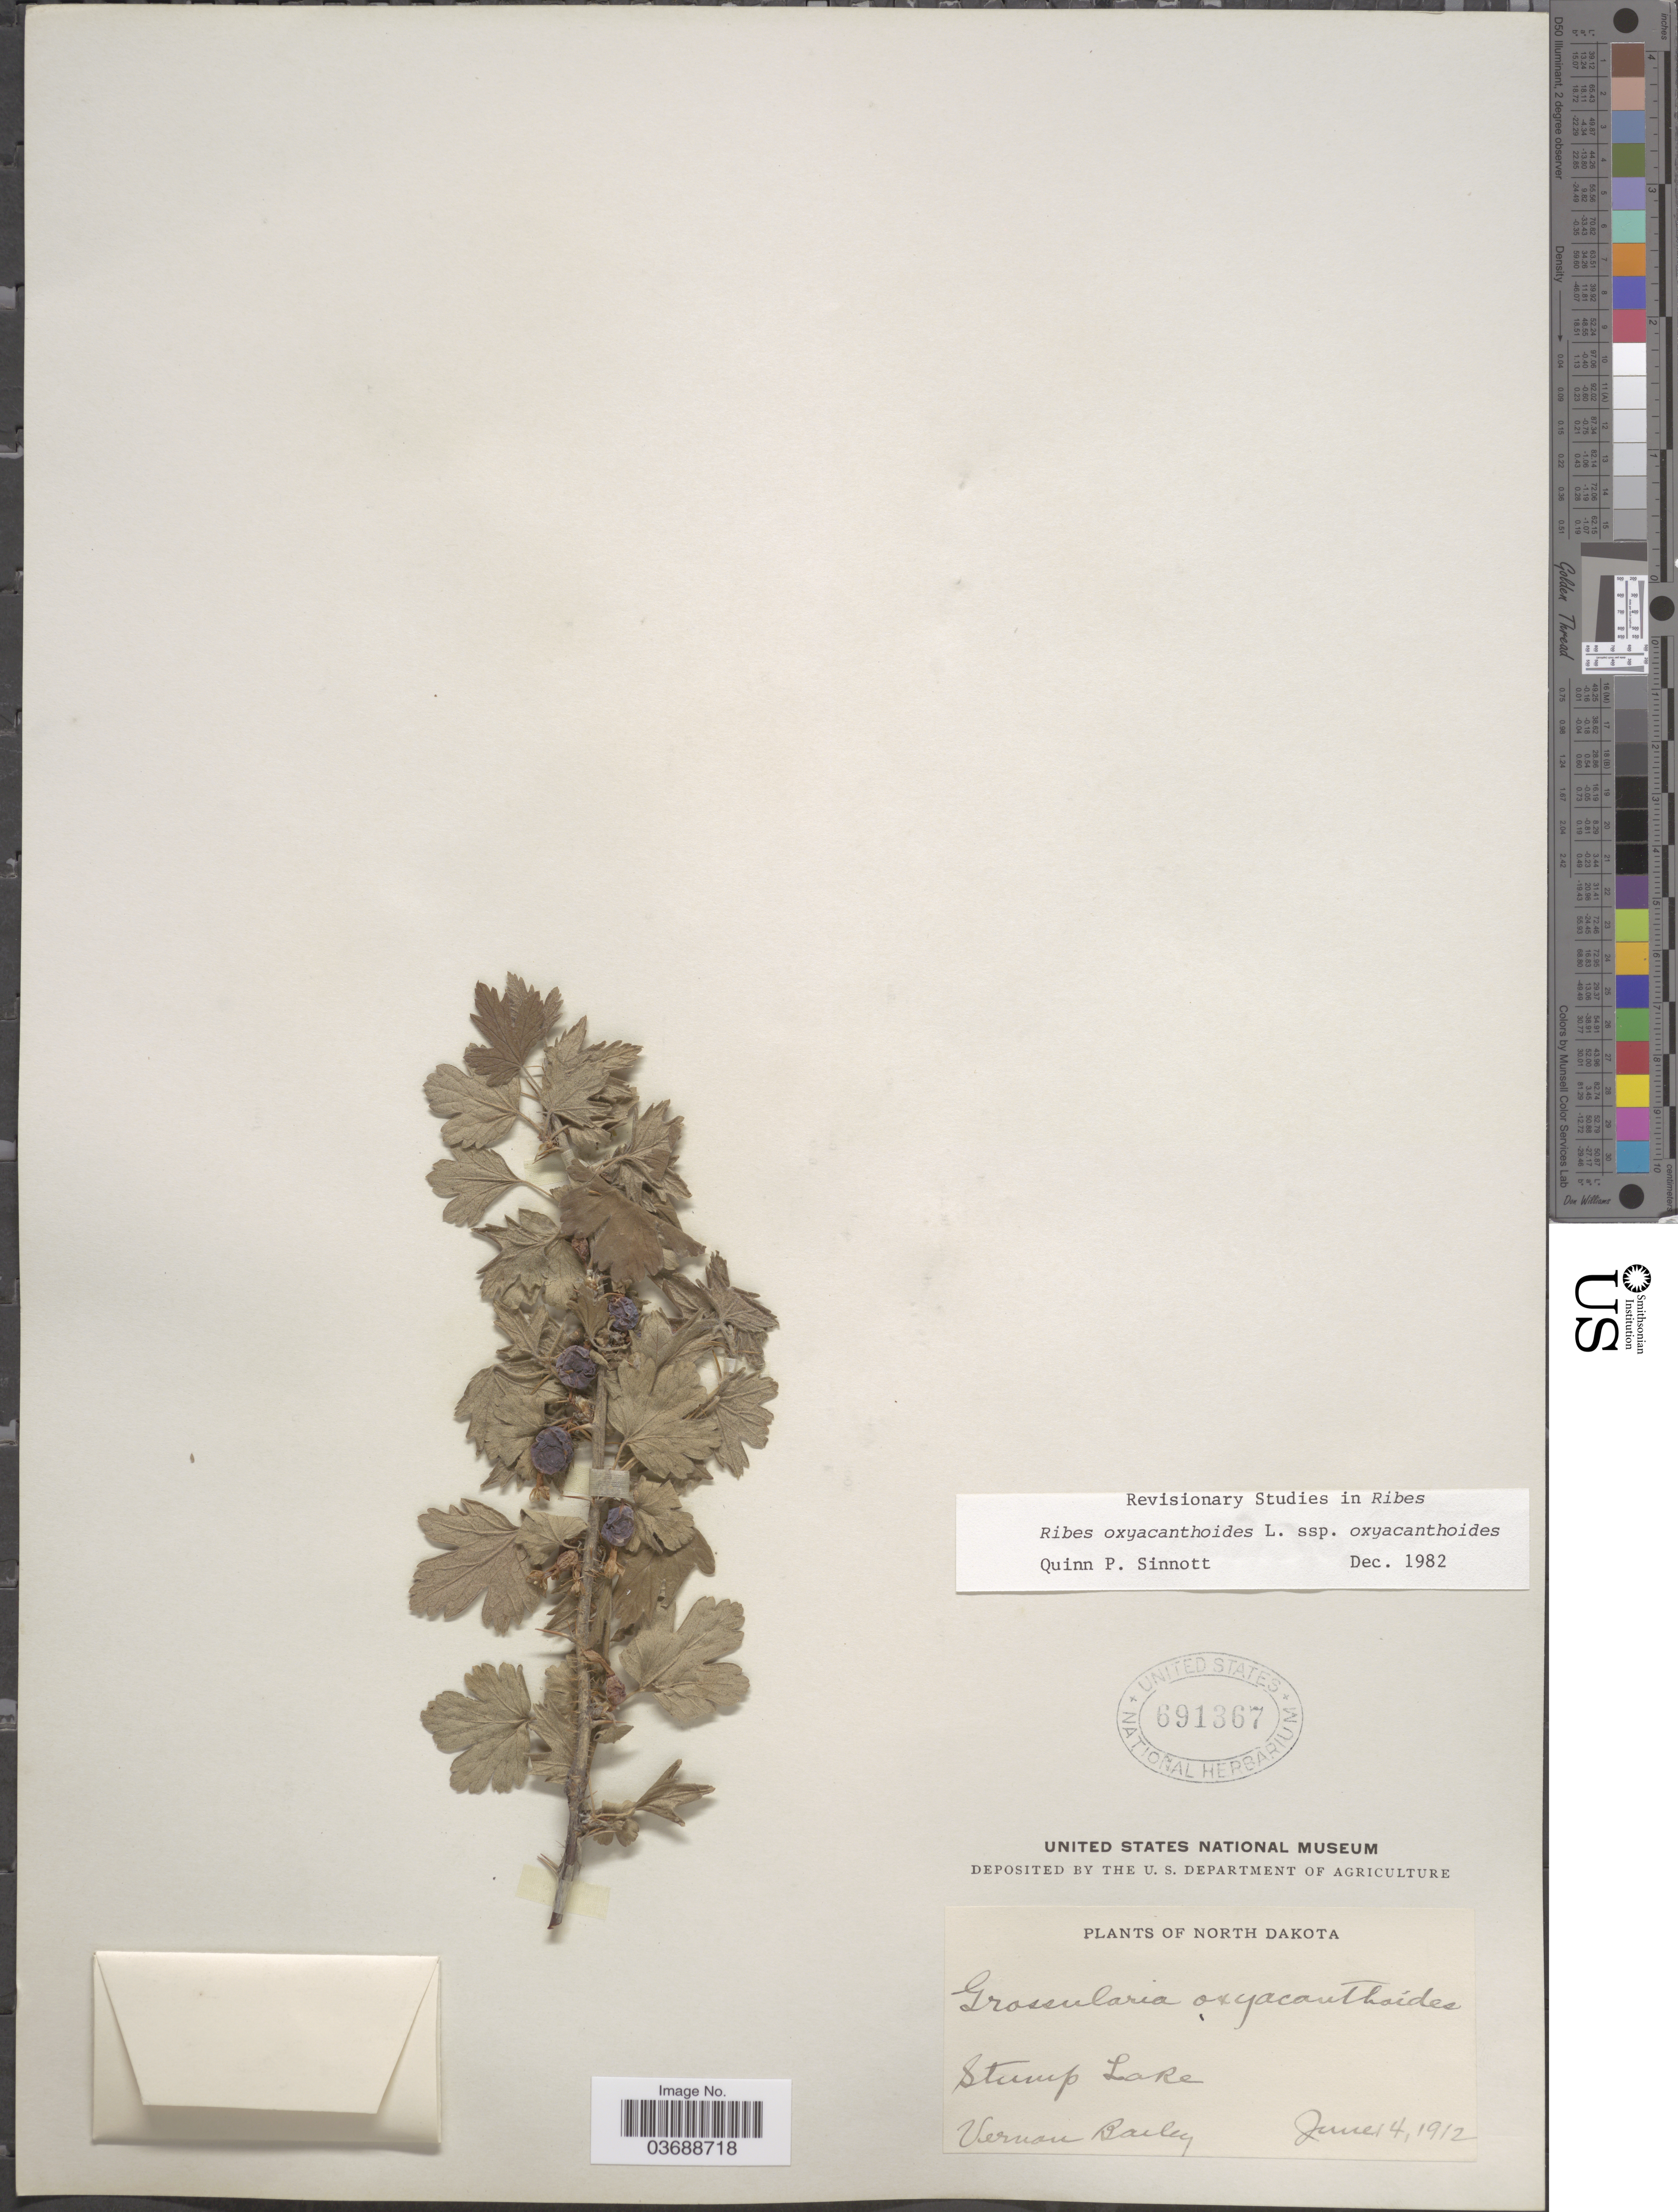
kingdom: Plantae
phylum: Tracheophyta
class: Magnoliopsida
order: Saxifragales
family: Grossulariaceae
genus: Ribes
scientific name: Ribes oxyacanthoides subsp. oxyacanthoides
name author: L.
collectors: V. O. Bailey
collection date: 1912-06-14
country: United States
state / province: North Dakota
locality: Stump Lake.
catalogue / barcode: US 691367